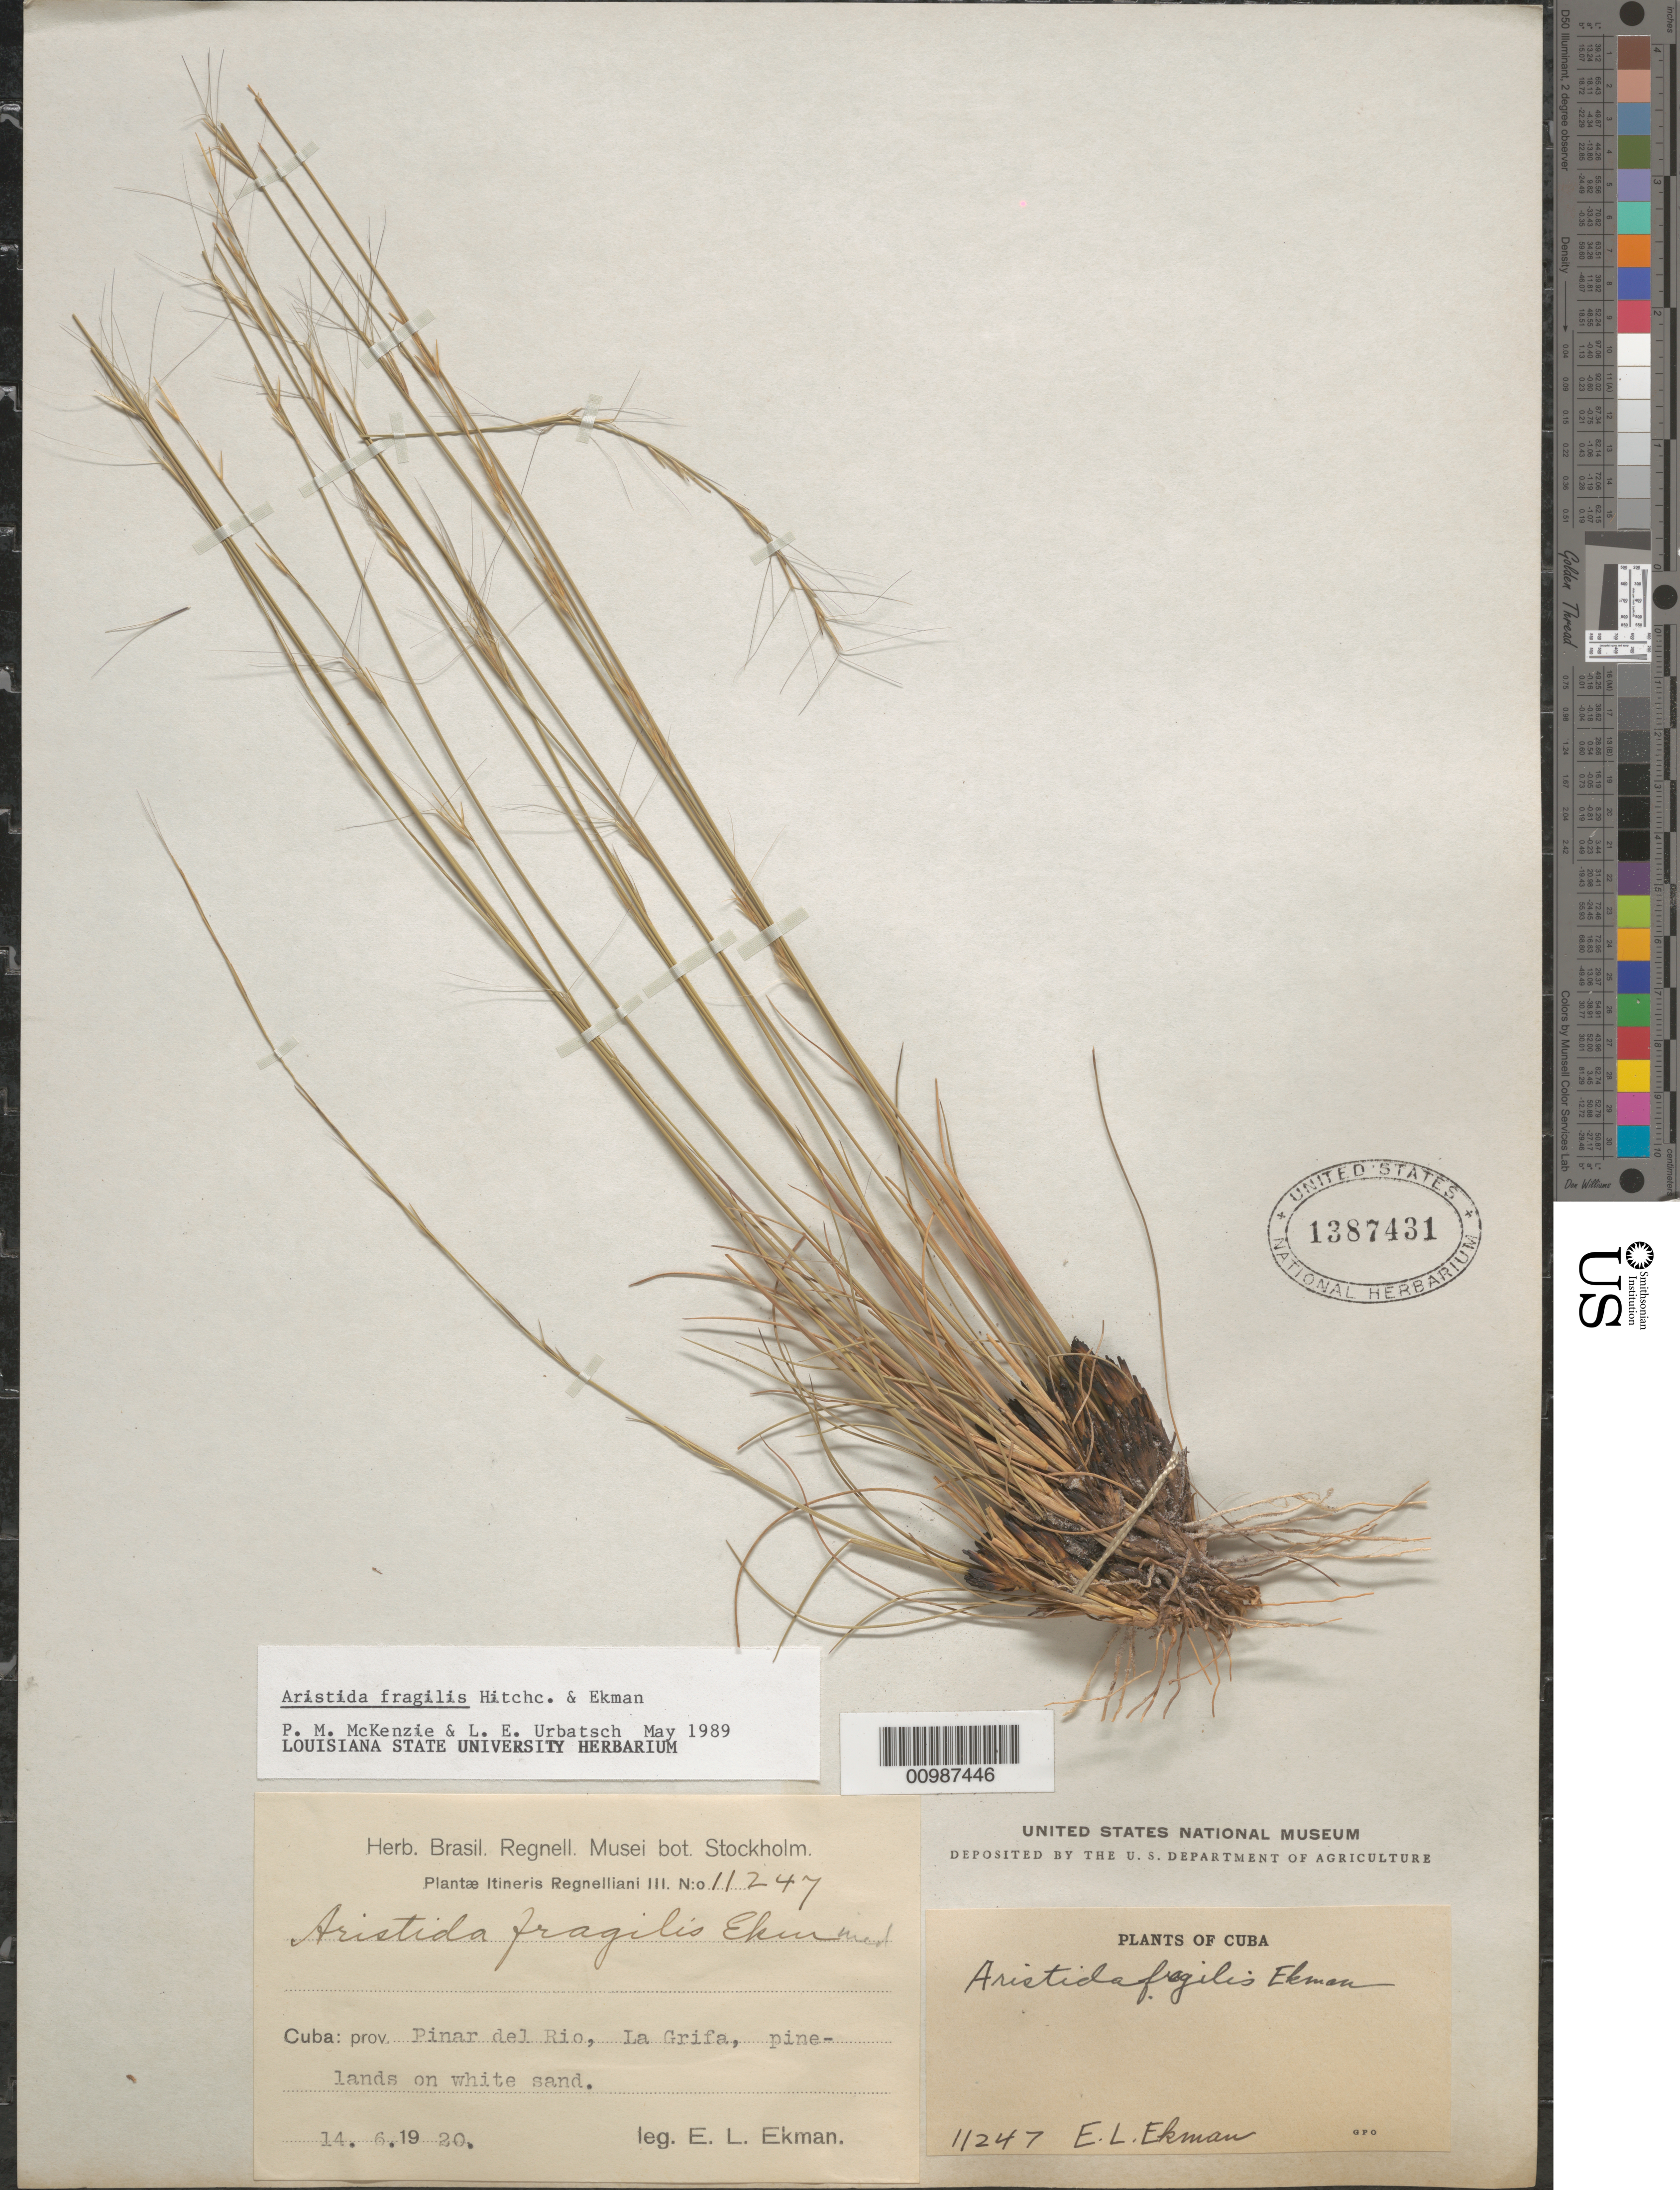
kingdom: Plantae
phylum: Tracheophyta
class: Liliopsida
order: Poales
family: Poaceae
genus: Aristida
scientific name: Aristida fragilis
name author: Hitchc. & Ekman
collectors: E. L. Ekman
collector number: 11247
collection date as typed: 14 Jun 1920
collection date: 1920-06-14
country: Cuba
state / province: Pinar del Rio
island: Cuba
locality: La Grifa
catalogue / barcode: US 1387431